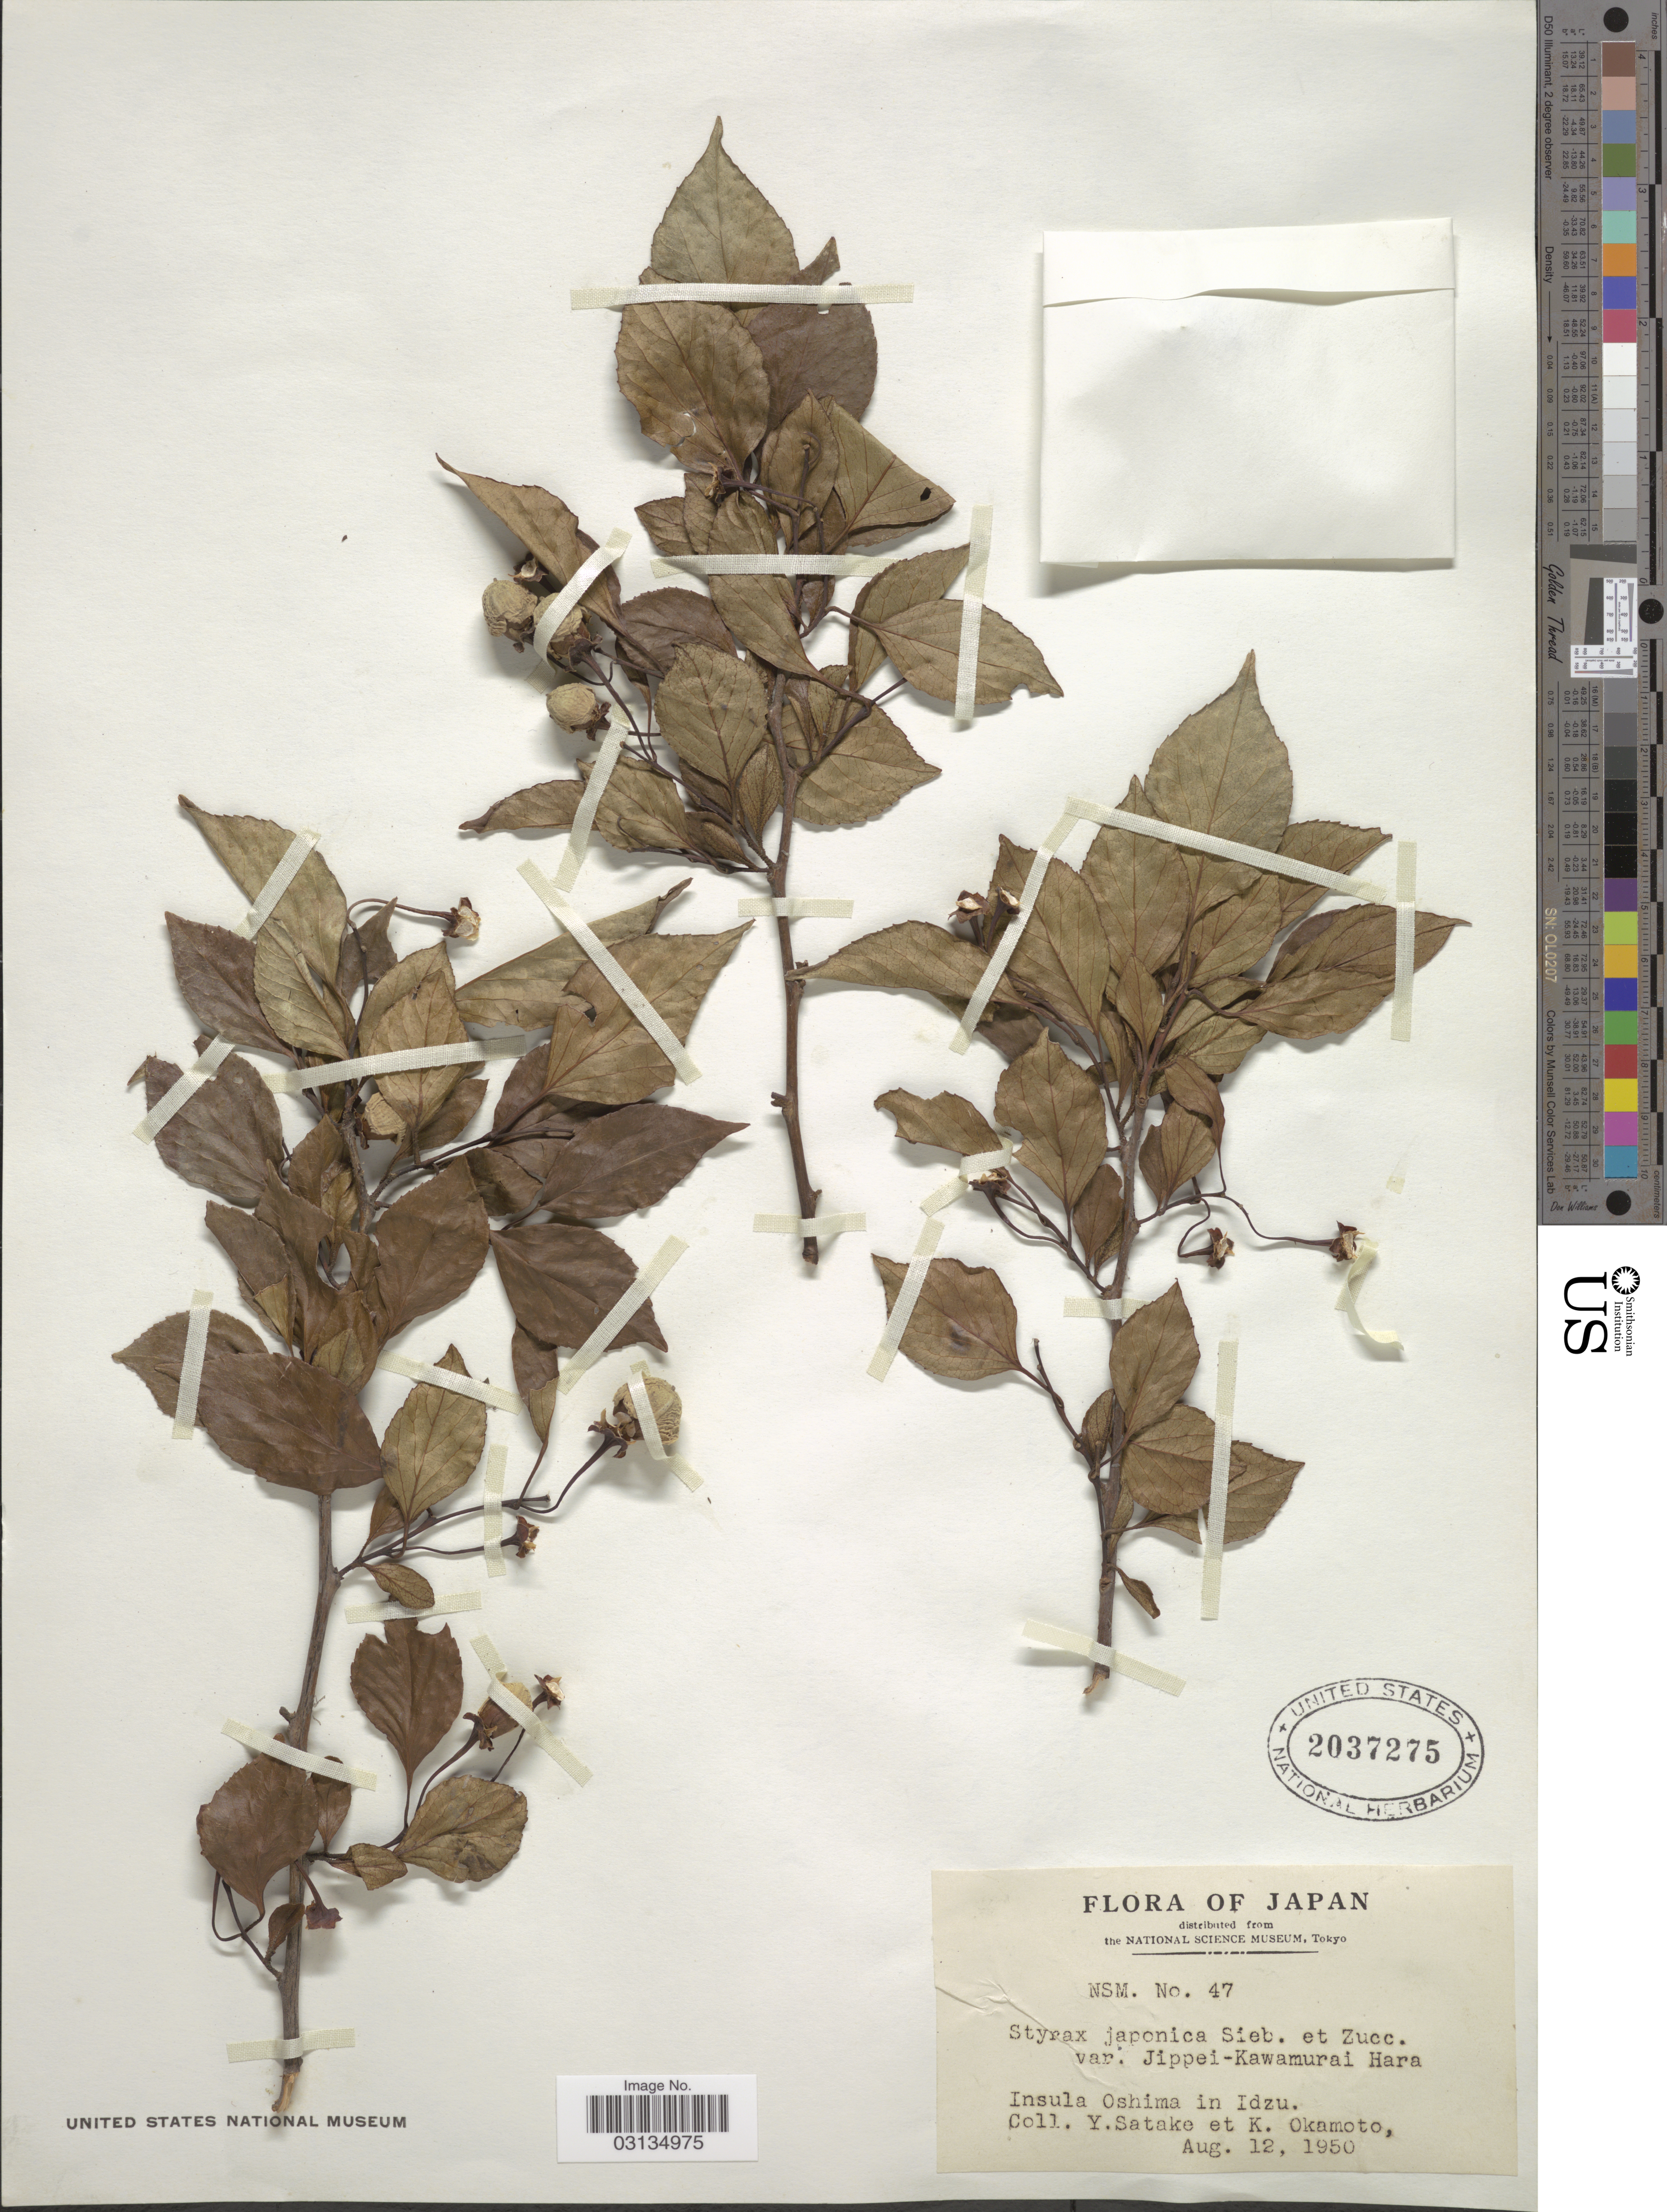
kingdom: Plantae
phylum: Tracheophyta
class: Magnoliopsida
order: Ericales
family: Styracaceae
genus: Styrax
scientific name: Styrax japonicus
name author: Siebold & Zucc.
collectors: Y. Satake & K. Okamoto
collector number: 47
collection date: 1950-08-12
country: Japan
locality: Insula Oshima in Idzu.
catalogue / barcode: US 2037275